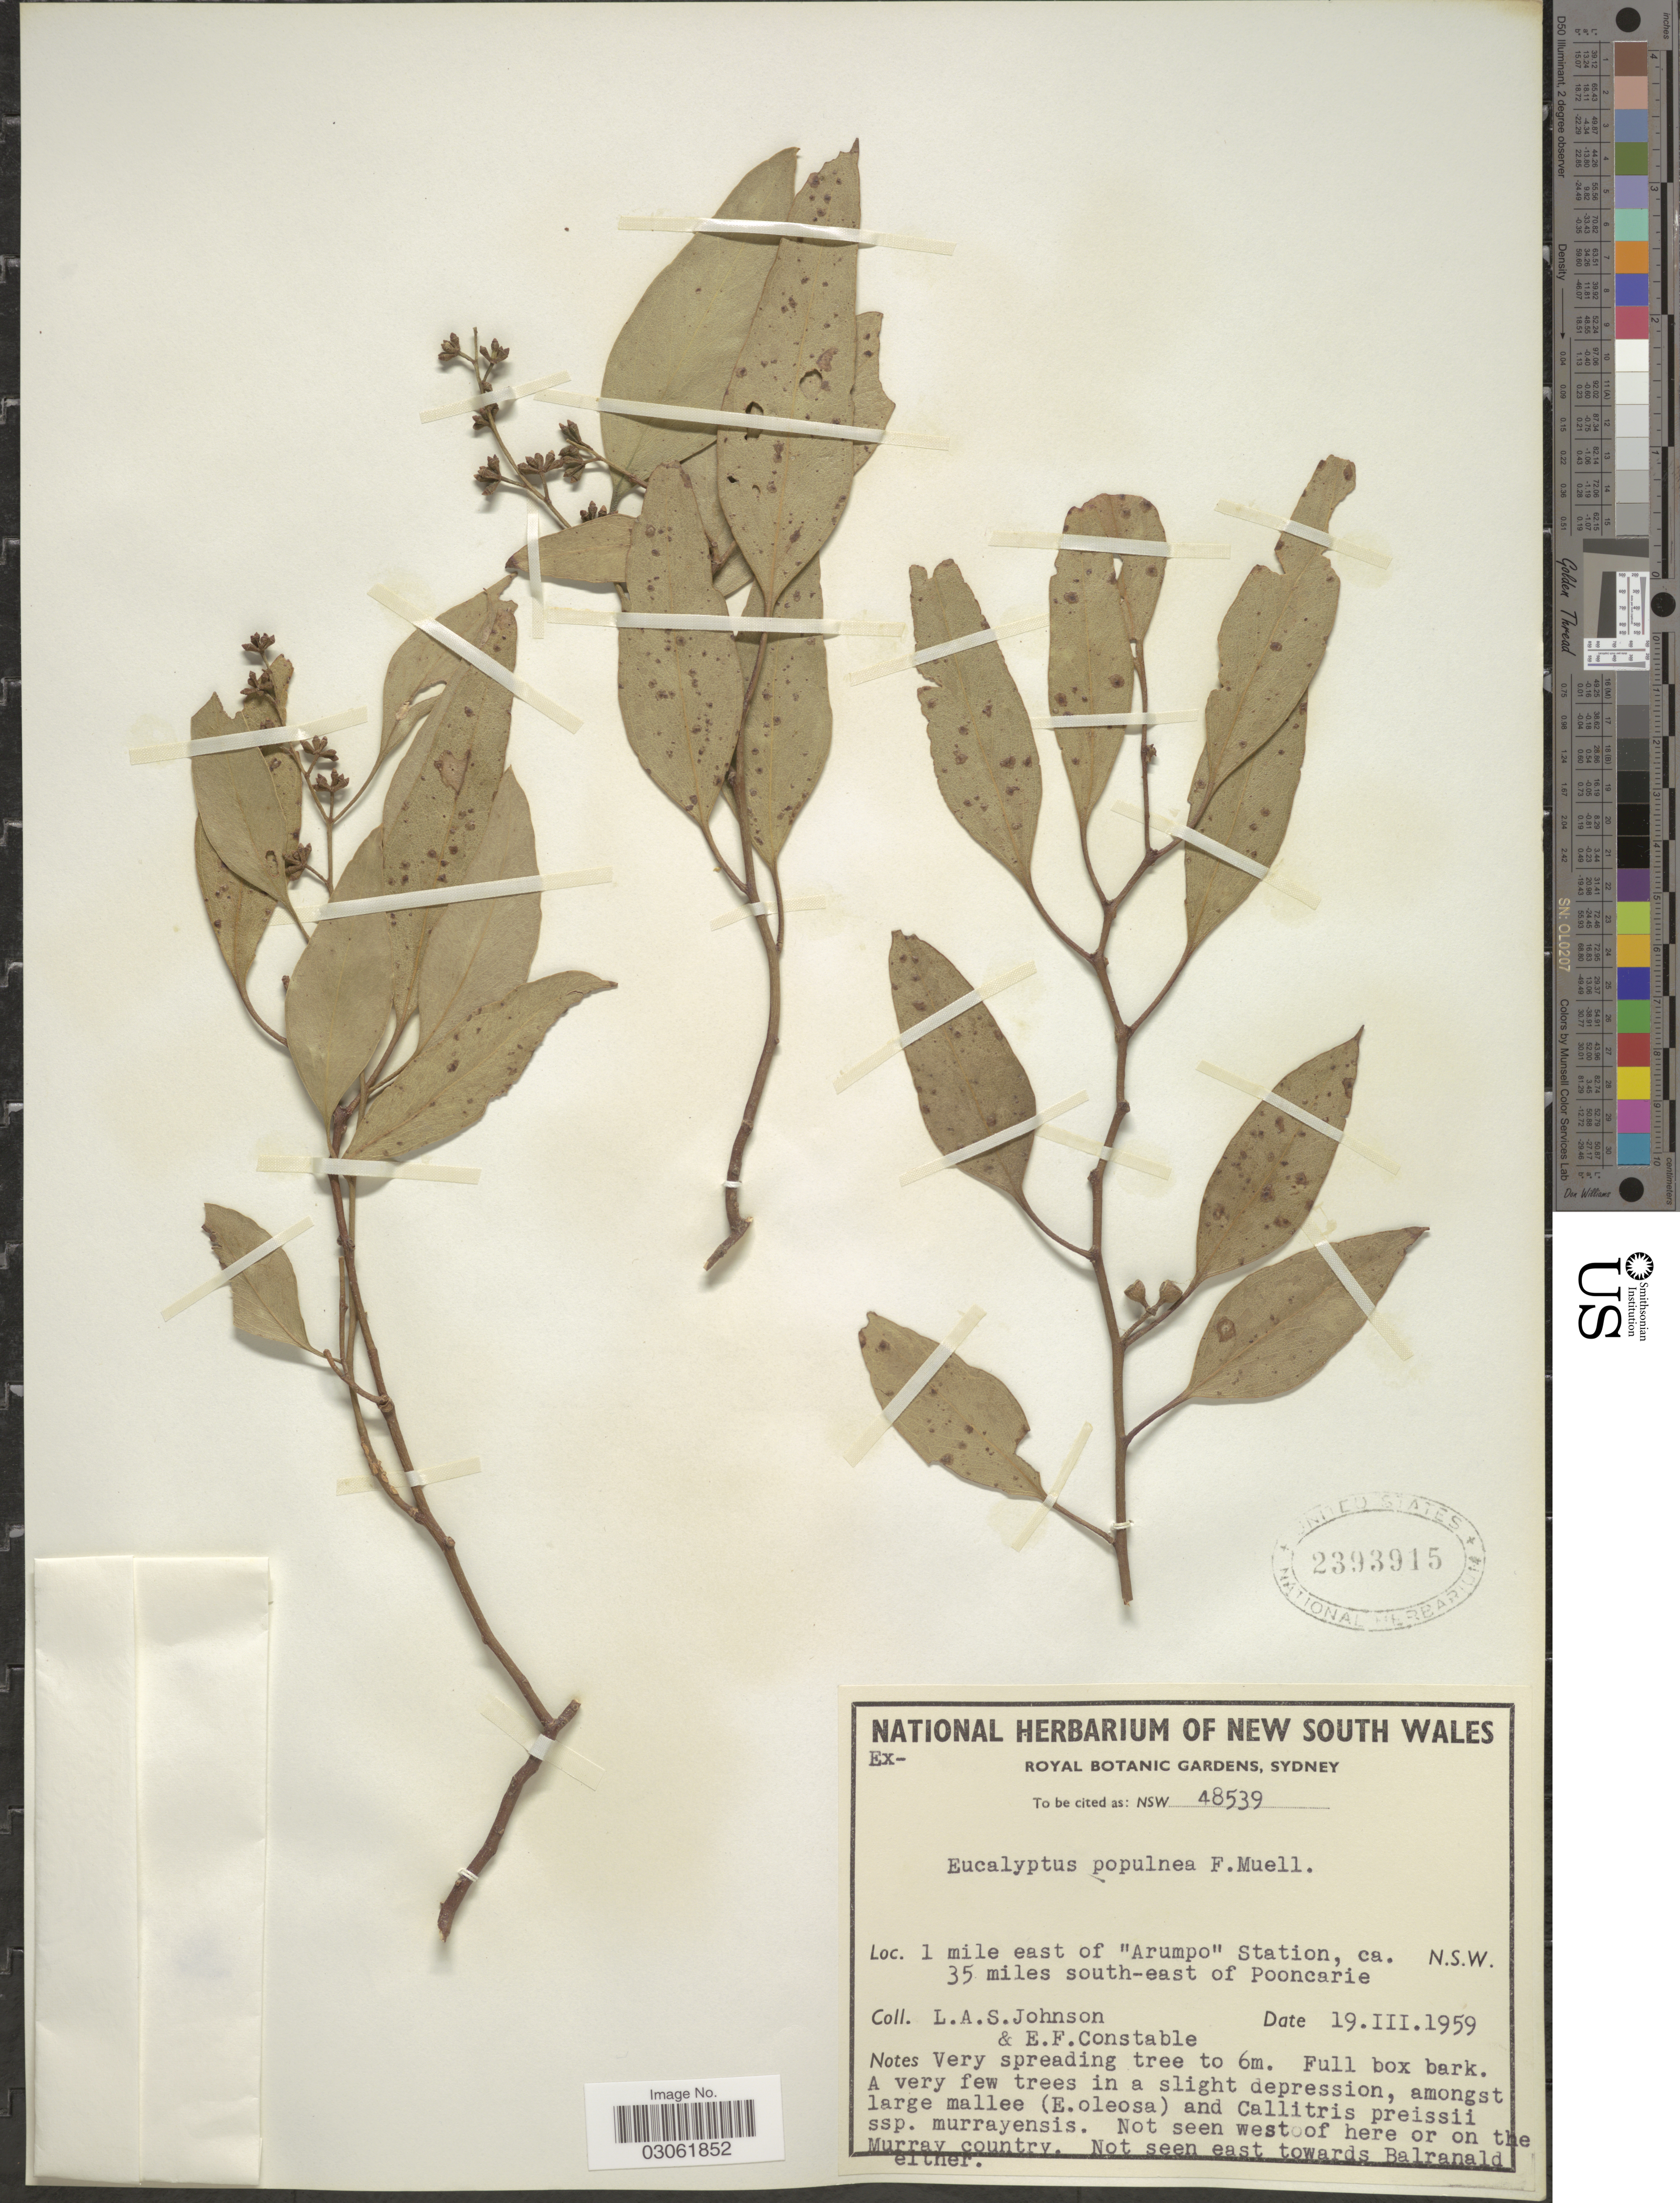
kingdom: Plantae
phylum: Tracheophyta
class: Magnoliopsida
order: Myrtales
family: Myrtaceae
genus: Eucalyptus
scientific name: Eucalyptus populnea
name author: F. Muell.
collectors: L. A. S. Johnson & E. F. Constable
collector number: NSW 48539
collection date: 1959-03-19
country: Australia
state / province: New South Wales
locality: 1 mile east of "Arumpo" Station, ca. 35 miles south-east of Pooncarie.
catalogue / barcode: US 2393915